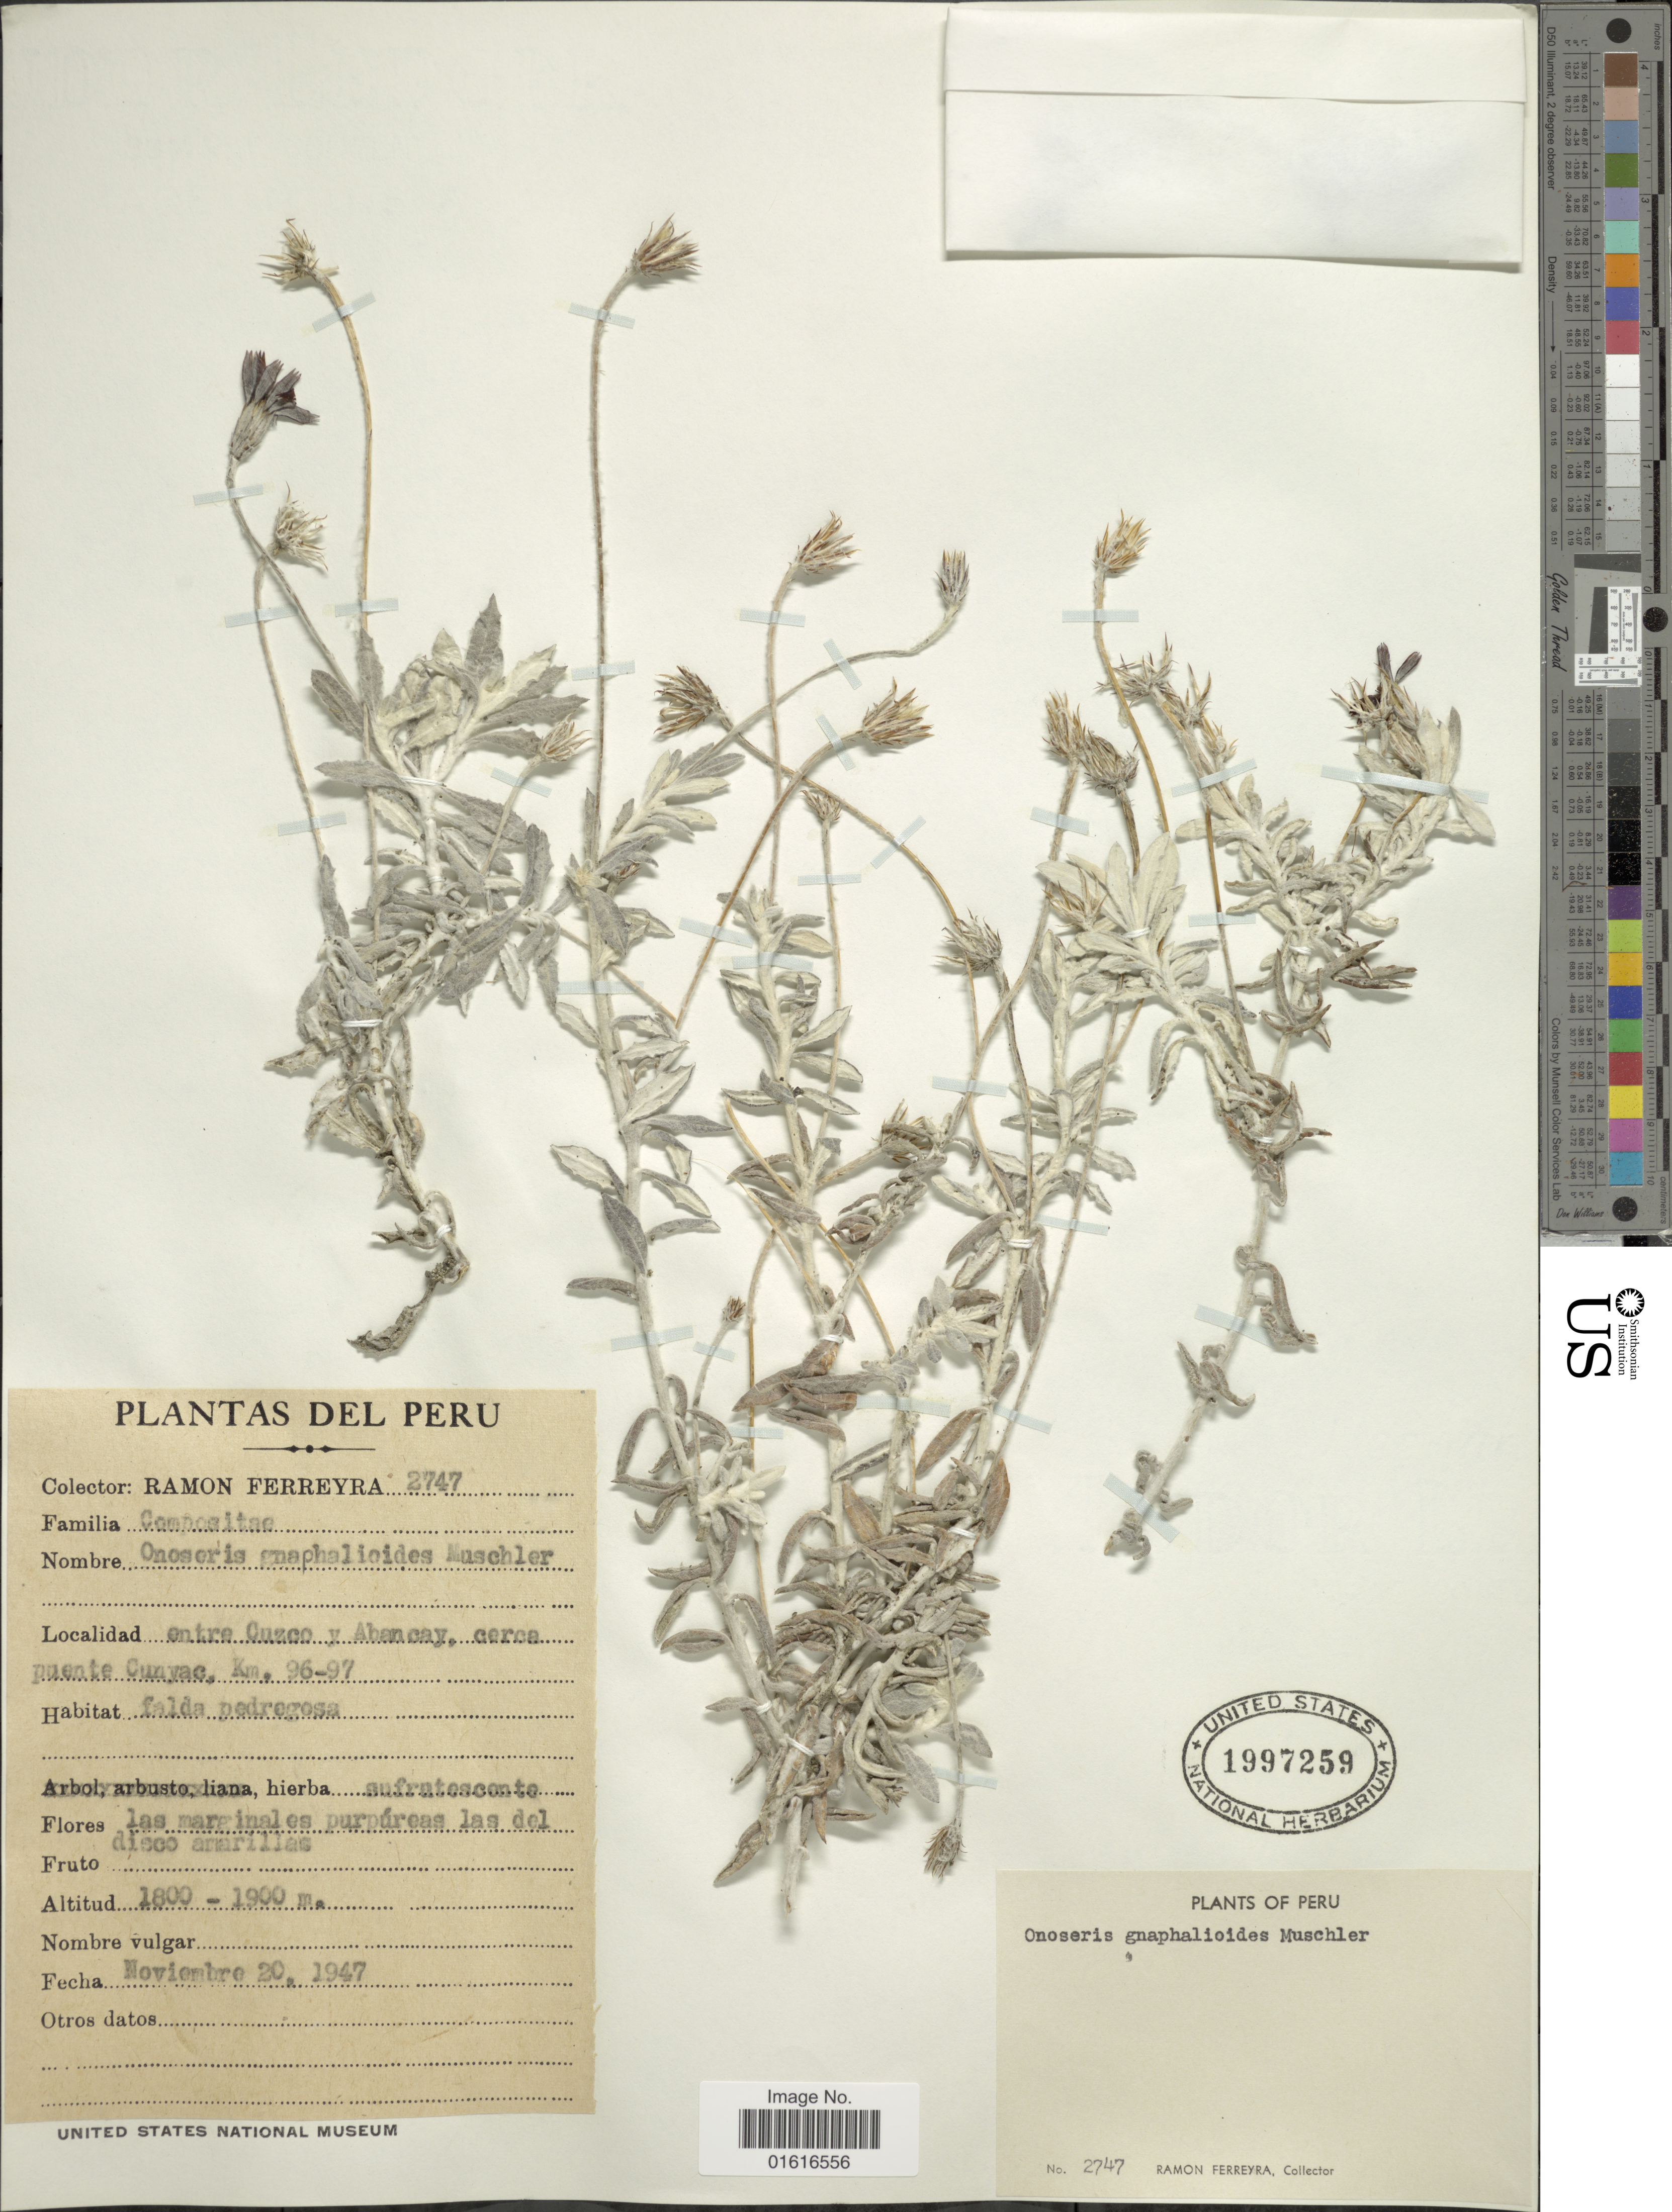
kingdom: Plantae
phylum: Tracheophyta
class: Magnoliopsida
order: Asterales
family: Asteraceae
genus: Onoseris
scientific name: Onoseris gnaphalioides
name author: Muschl.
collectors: R. A. Ferreyra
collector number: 2747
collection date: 1947-11-20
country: Peru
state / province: Cusco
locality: Entre Cuzco y Abancay, cercapuente Cunyac km 96-97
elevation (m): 1800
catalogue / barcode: US 1997259